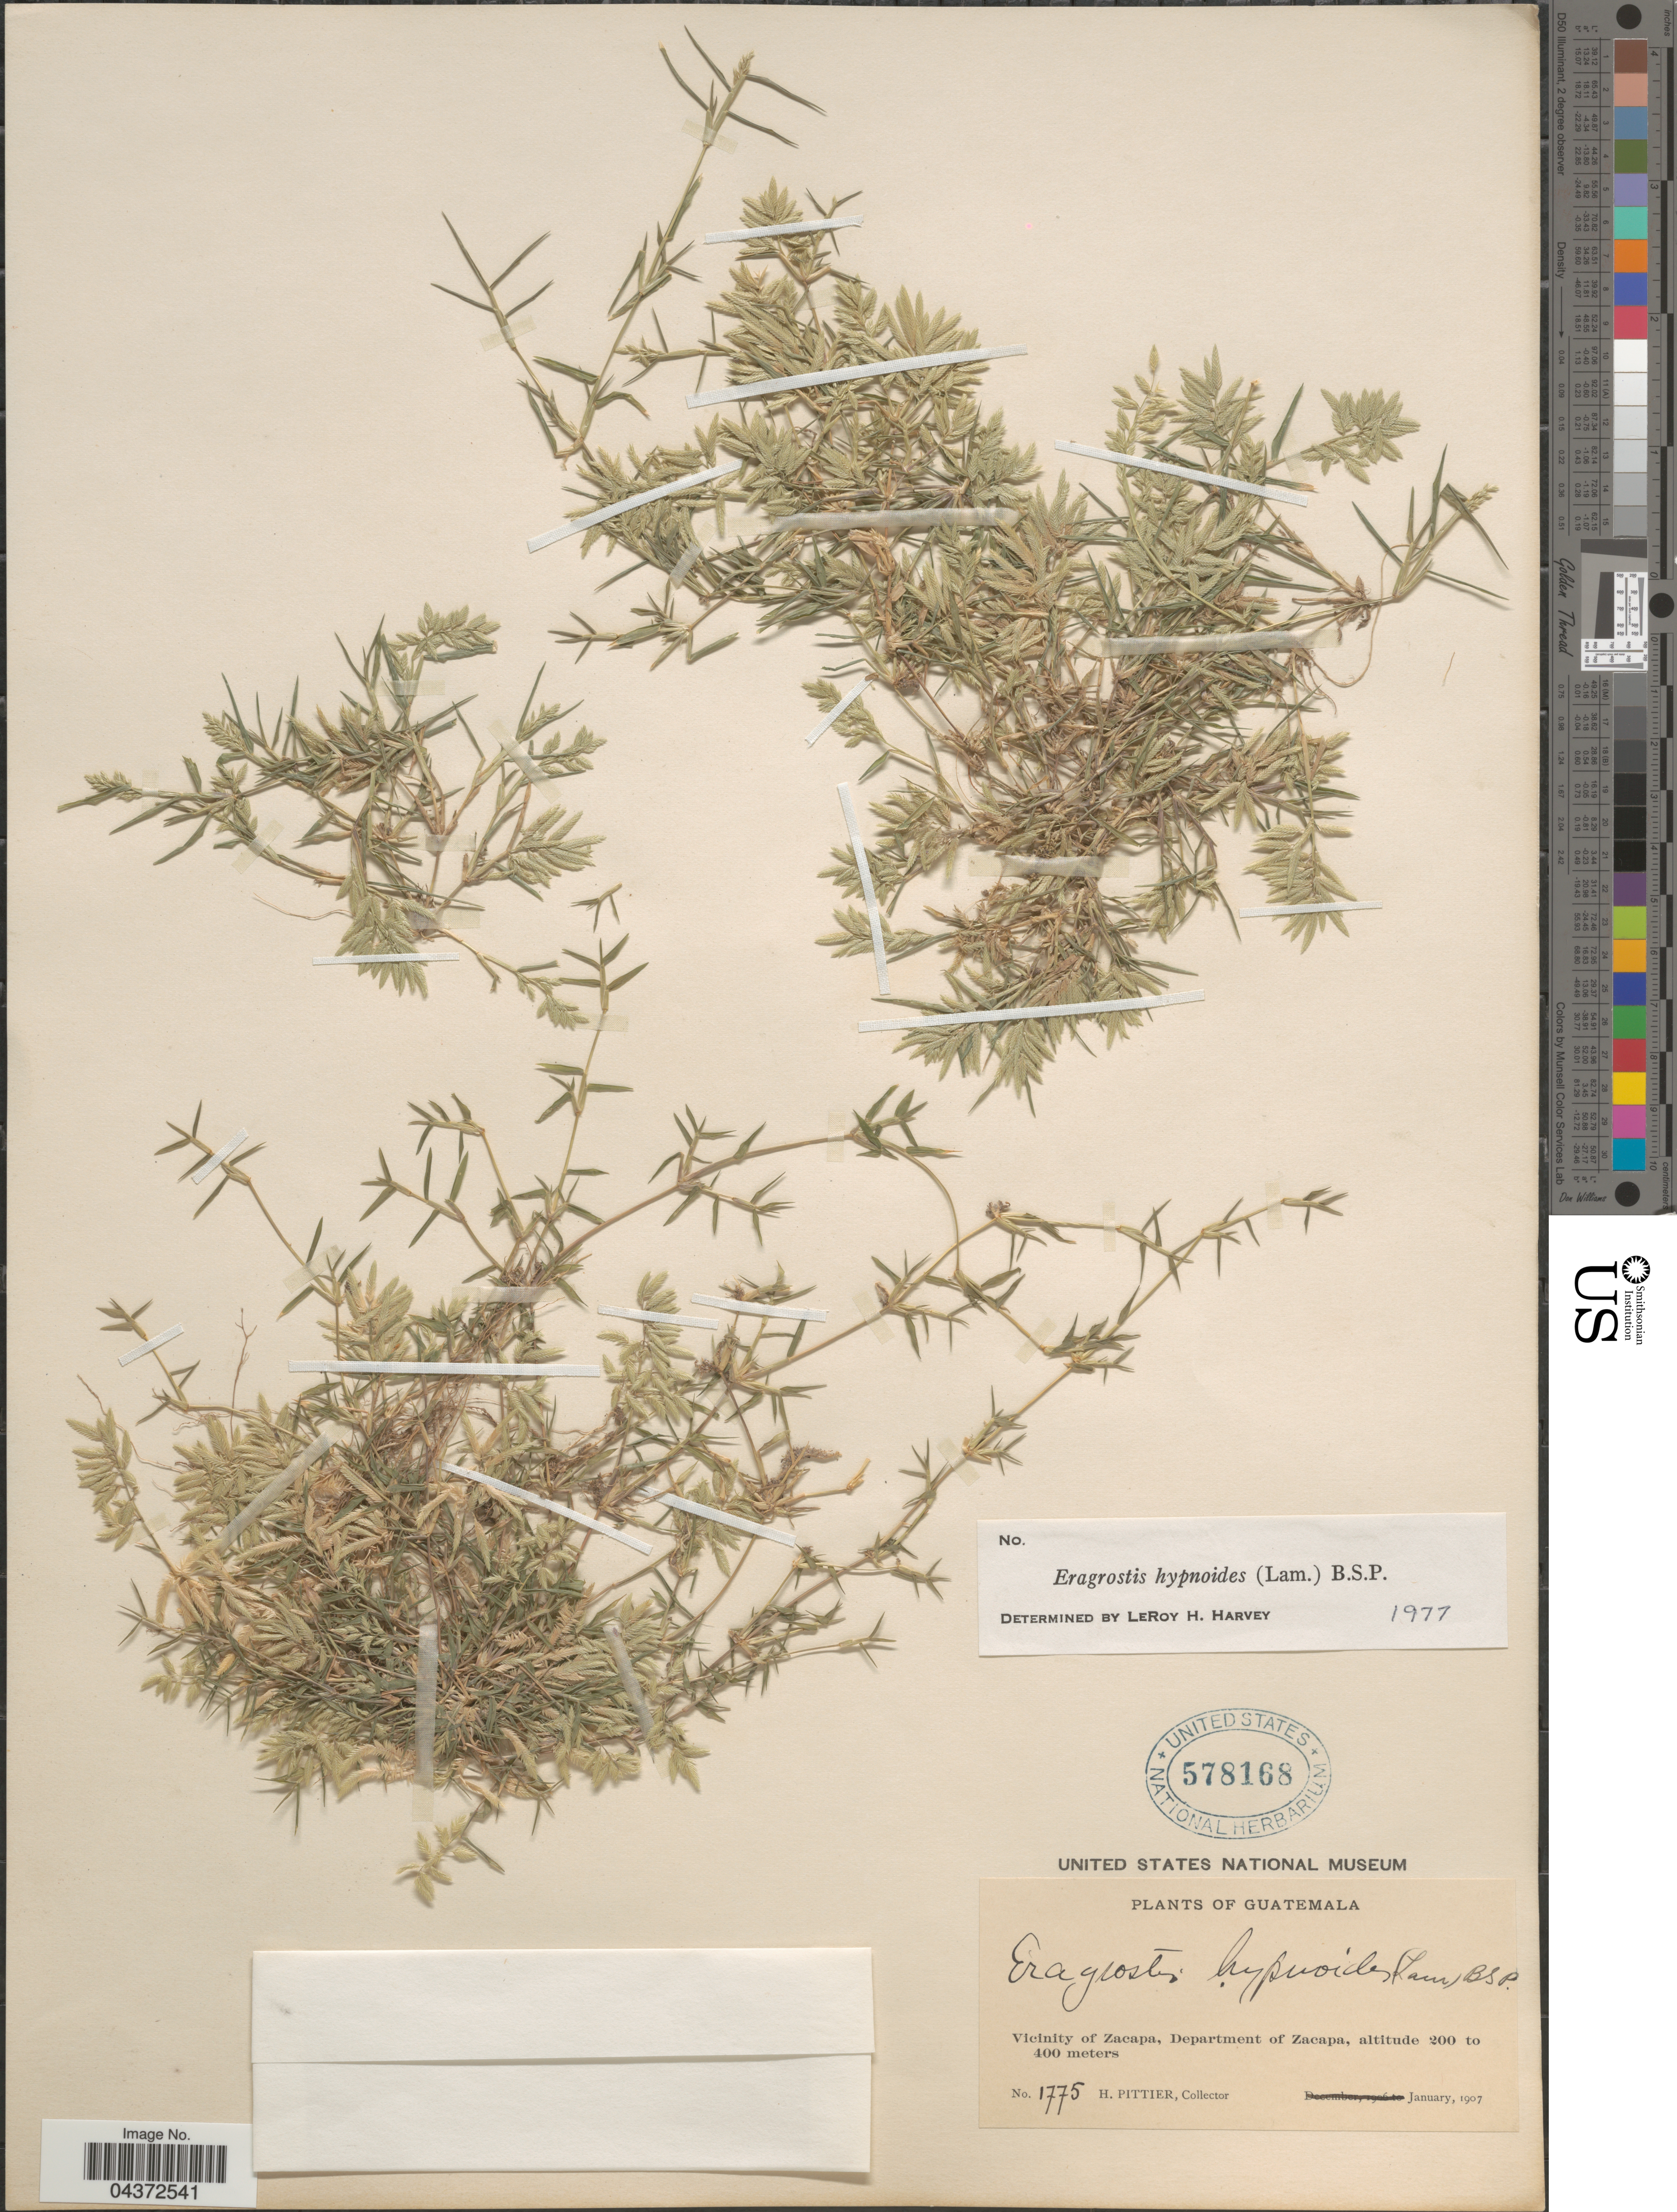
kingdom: Plantae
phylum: Tracheophyta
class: Liliopsida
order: Poales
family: Poaceae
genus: Eragrostis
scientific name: Eragrostis hypnoides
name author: (Lam.) Britton, Stearns & Poggenb.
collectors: H. F. Pittier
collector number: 1775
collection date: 1907-01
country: Guatemala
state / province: Zacapa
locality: Vicinity of Zacapa, Department of Zacapa.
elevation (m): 200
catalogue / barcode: US 578168